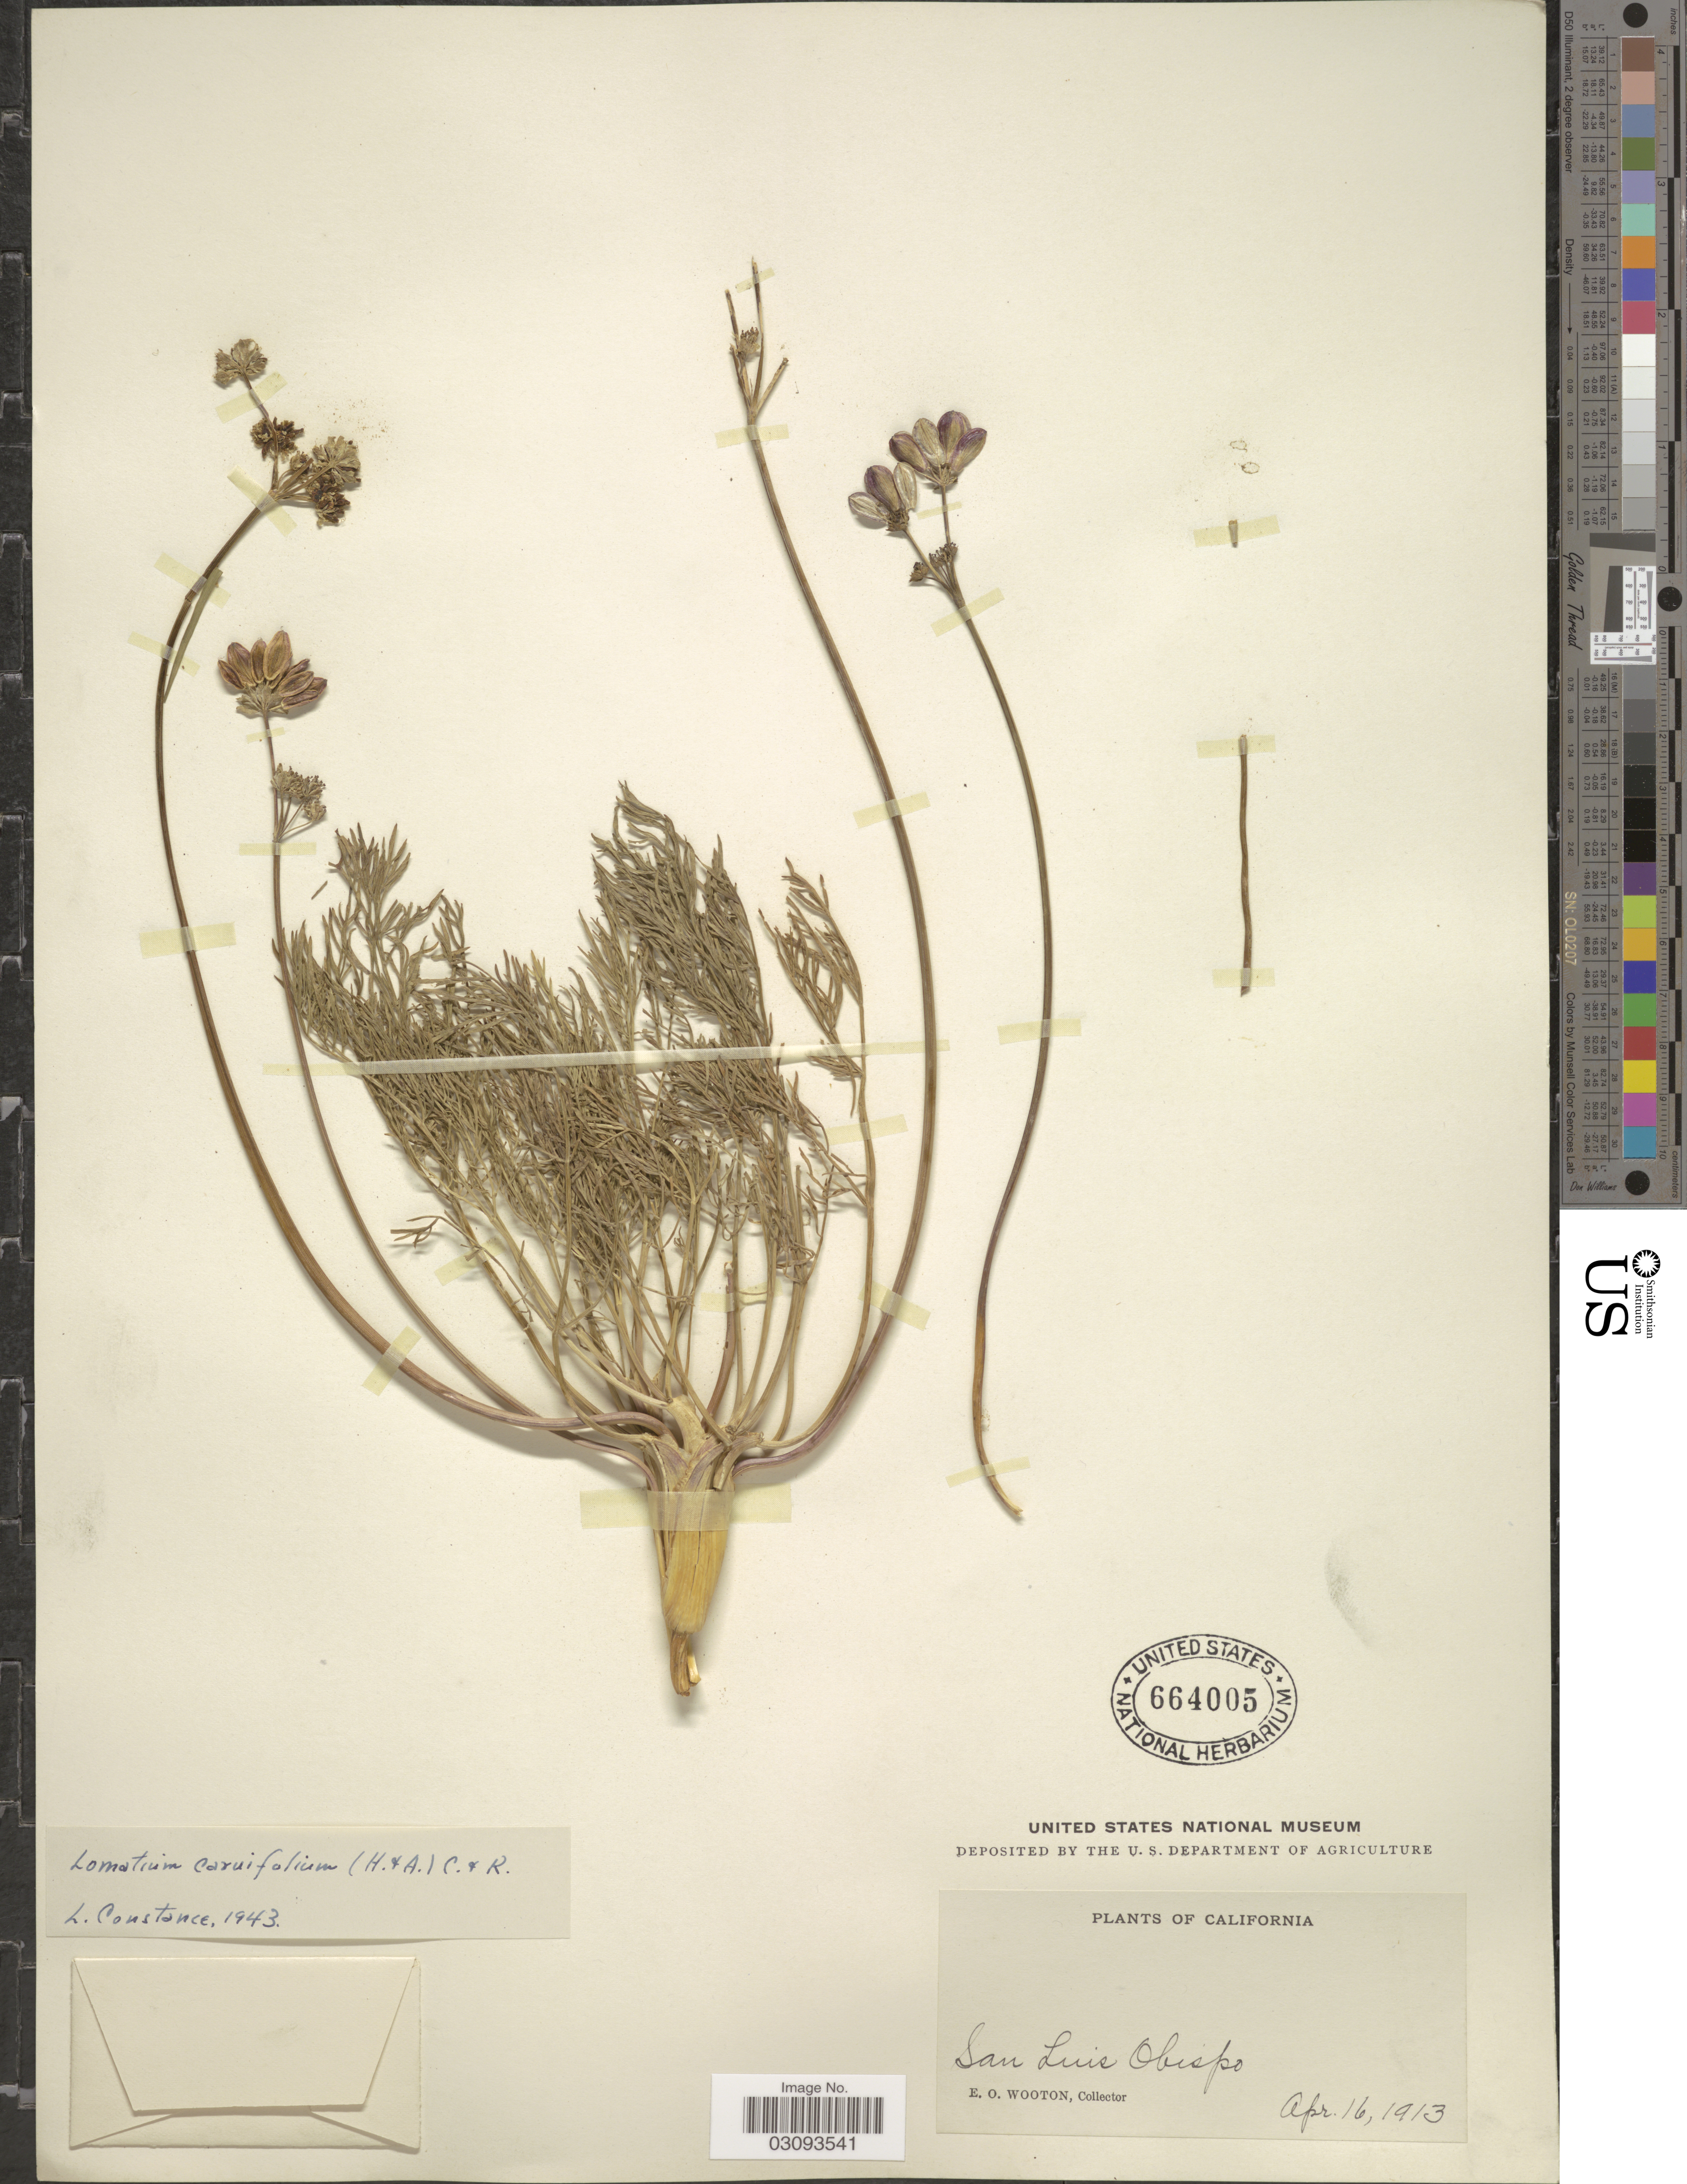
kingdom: Plantae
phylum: Tracheophyta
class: Magnoliopsida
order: Apiales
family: Apiaceae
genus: Lomatium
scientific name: Lomatium caruifolium var. caruifolium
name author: (Hook. & Arn.) J.M. Coult. & Rose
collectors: E. O. Wooton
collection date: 1913-04-16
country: United States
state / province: California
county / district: San Luis Obispo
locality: San Luis Obispo.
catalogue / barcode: US 664005